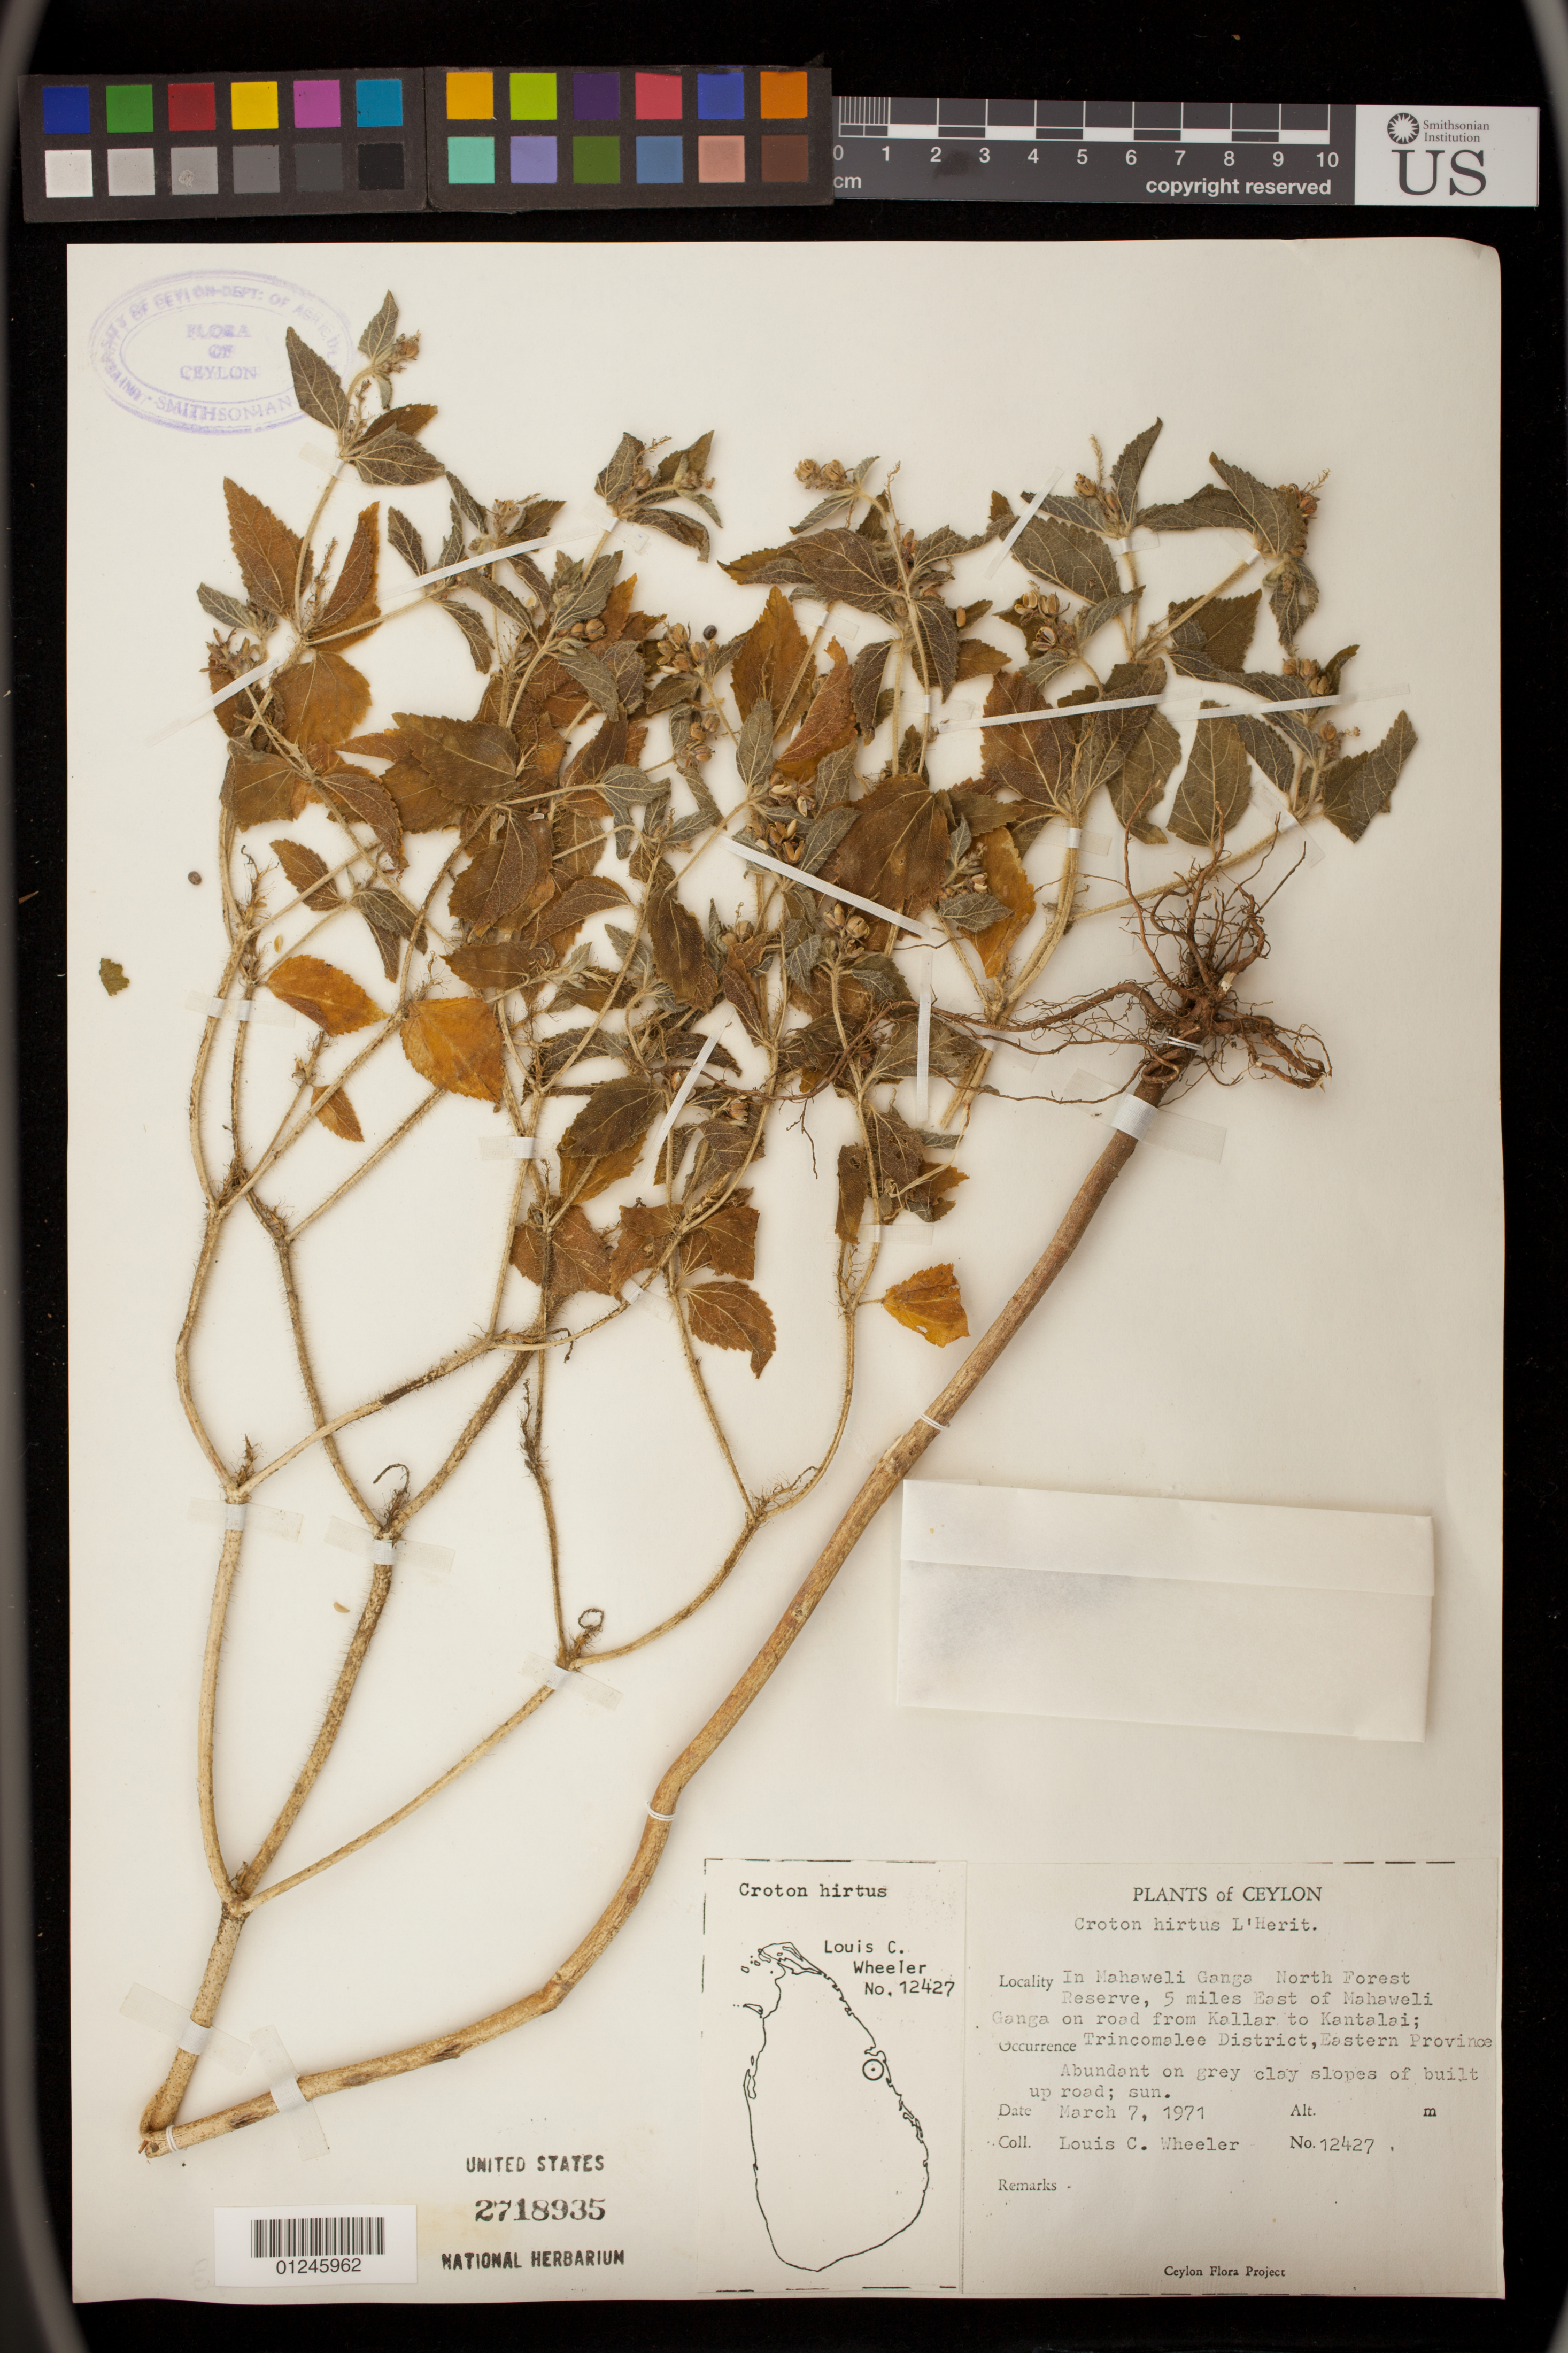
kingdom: Plantae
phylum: Tracheophyta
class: Magnoliopsida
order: Malpighiales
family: Euphorbiaceae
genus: Croton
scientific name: Croton hirtus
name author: L'Hér.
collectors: L. C. Wheeler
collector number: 12427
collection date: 1971-03-07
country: Sri Lanka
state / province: Eastern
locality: In Mahaweli Ganga North Forest Reserve, 5 miles East of Mahaweli Ganga on road from Kallar to Kantalai; Trincomalee District.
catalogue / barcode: US 2718935